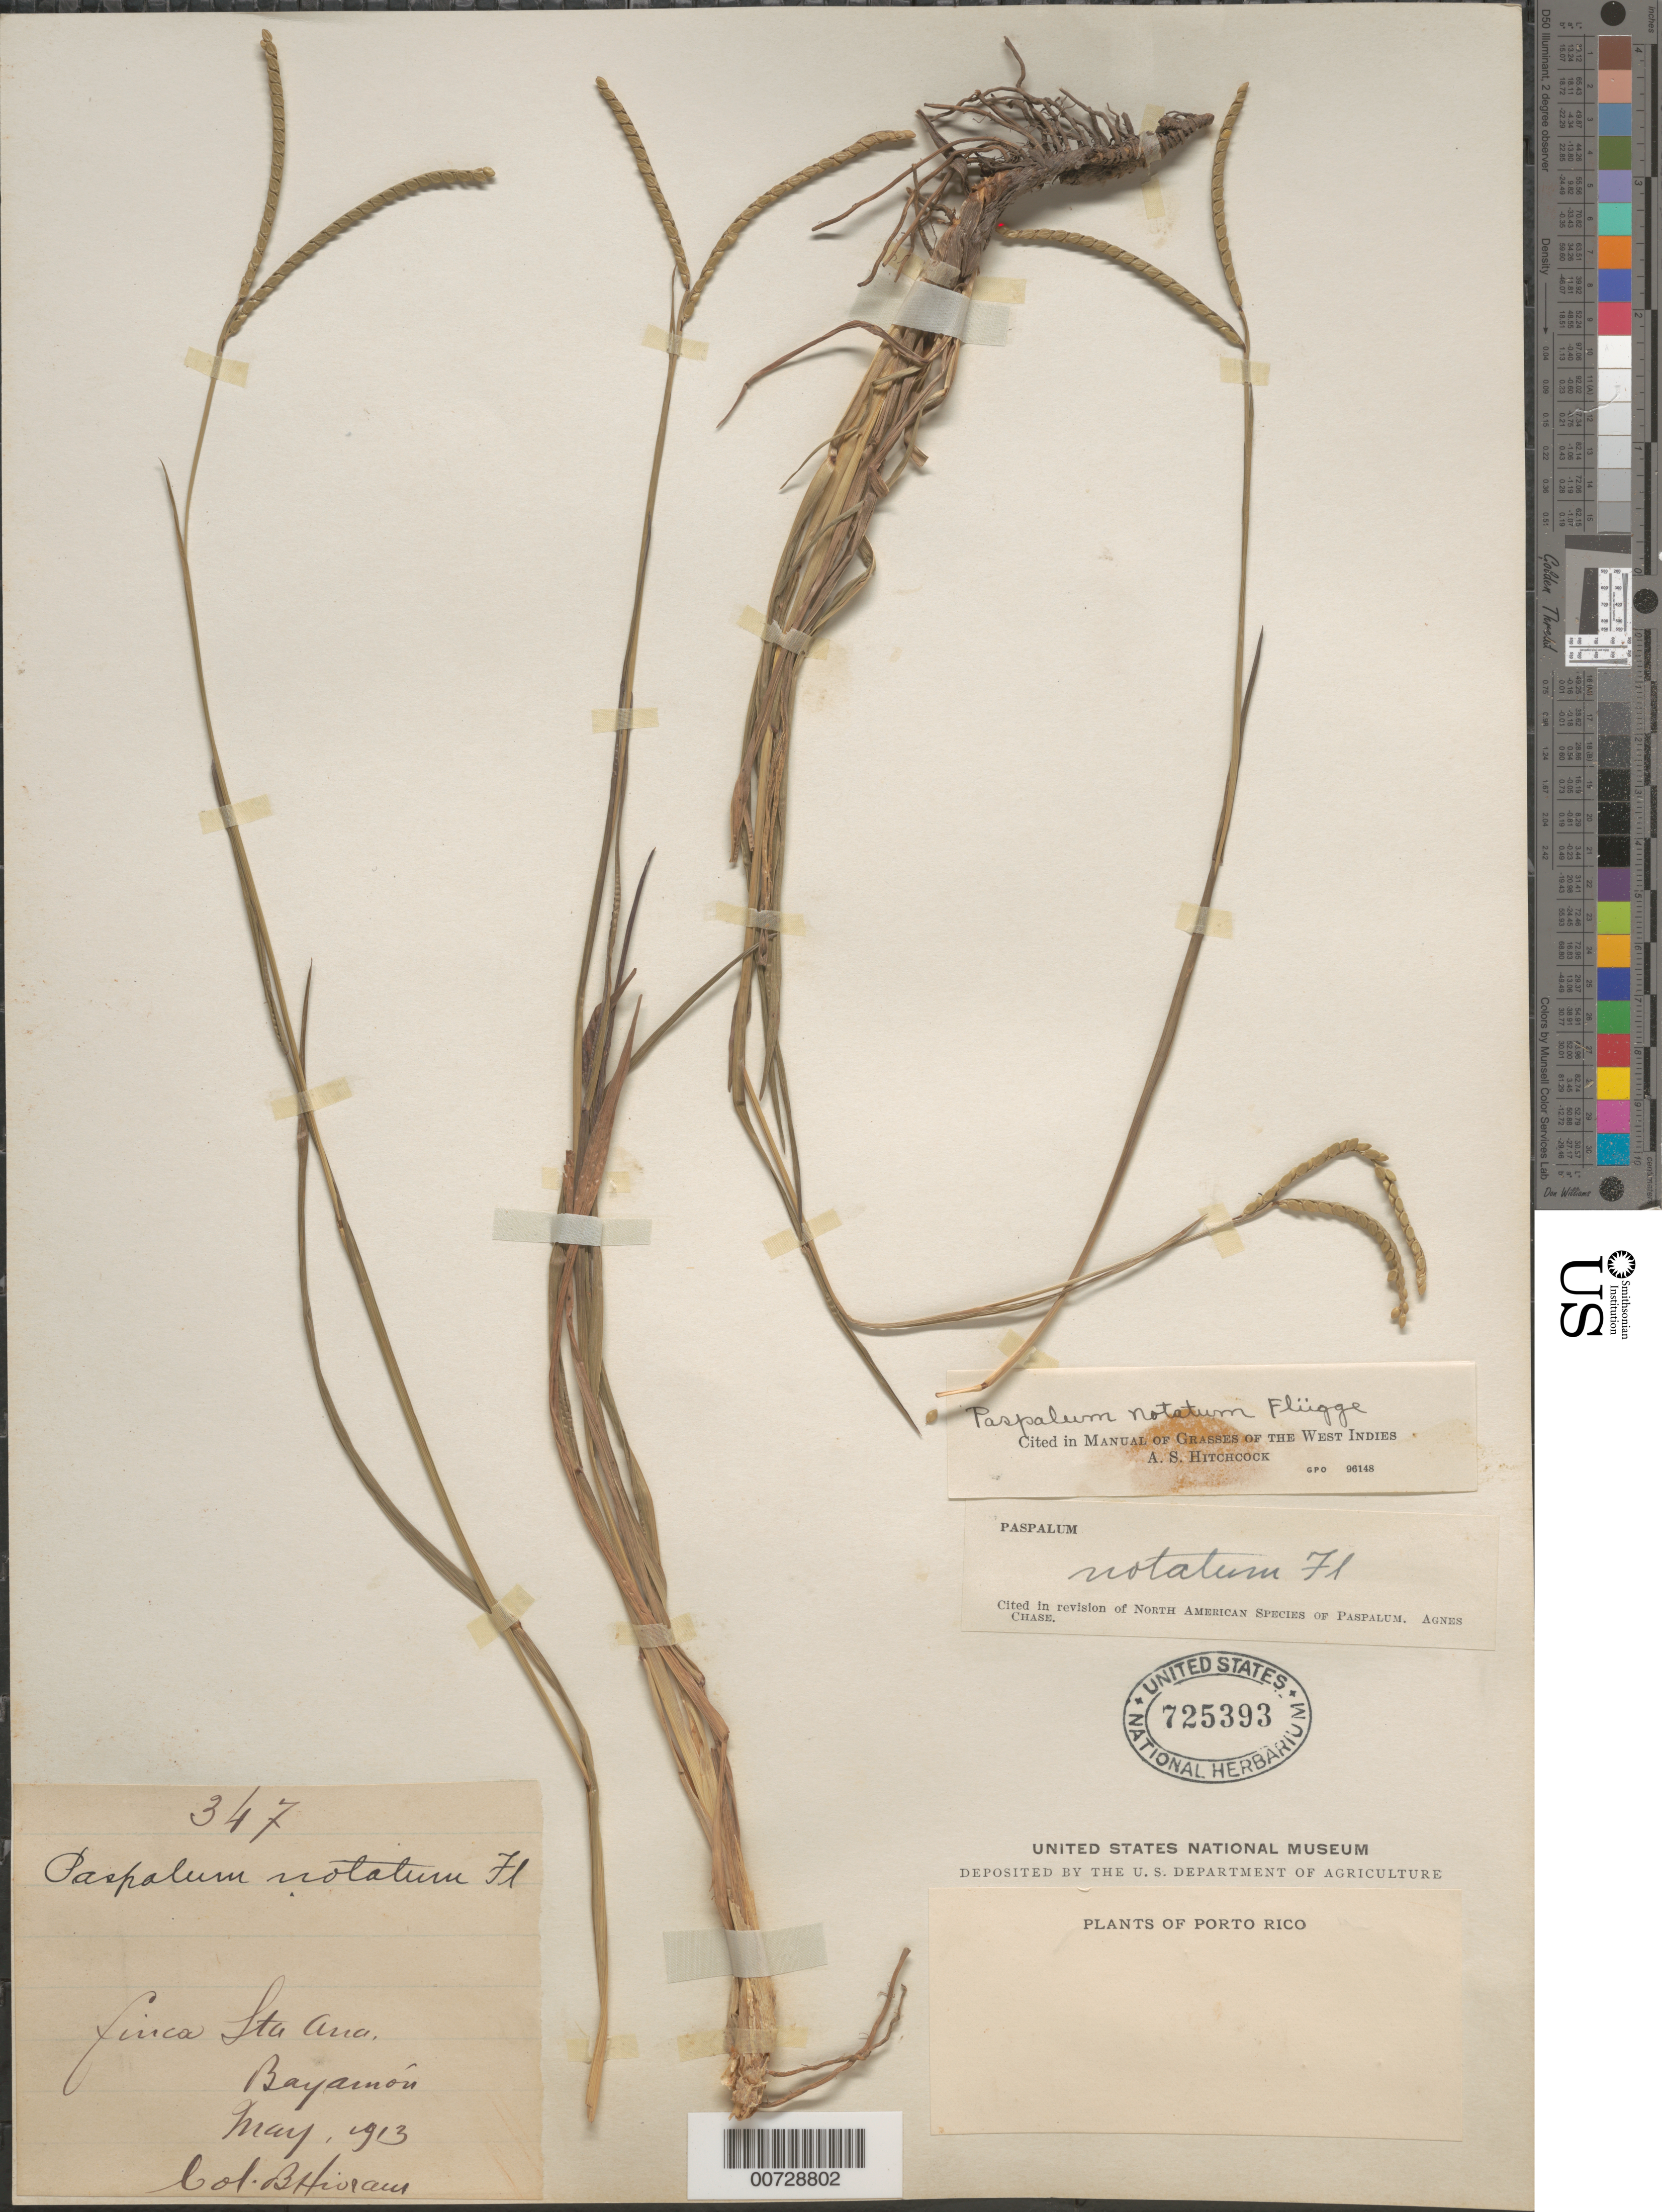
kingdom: Plantae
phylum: Tracheophyta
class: Liliopsida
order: Poales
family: Poaceae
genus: Paspalum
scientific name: Paspalum notatum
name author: Flüggé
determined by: Hitchcock, Albert S.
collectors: Bro. Hioram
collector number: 347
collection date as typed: May 1913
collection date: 1913-05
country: Puerto Rico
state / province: Bayamón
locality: Finca Santa Ana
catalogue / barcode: US 725393